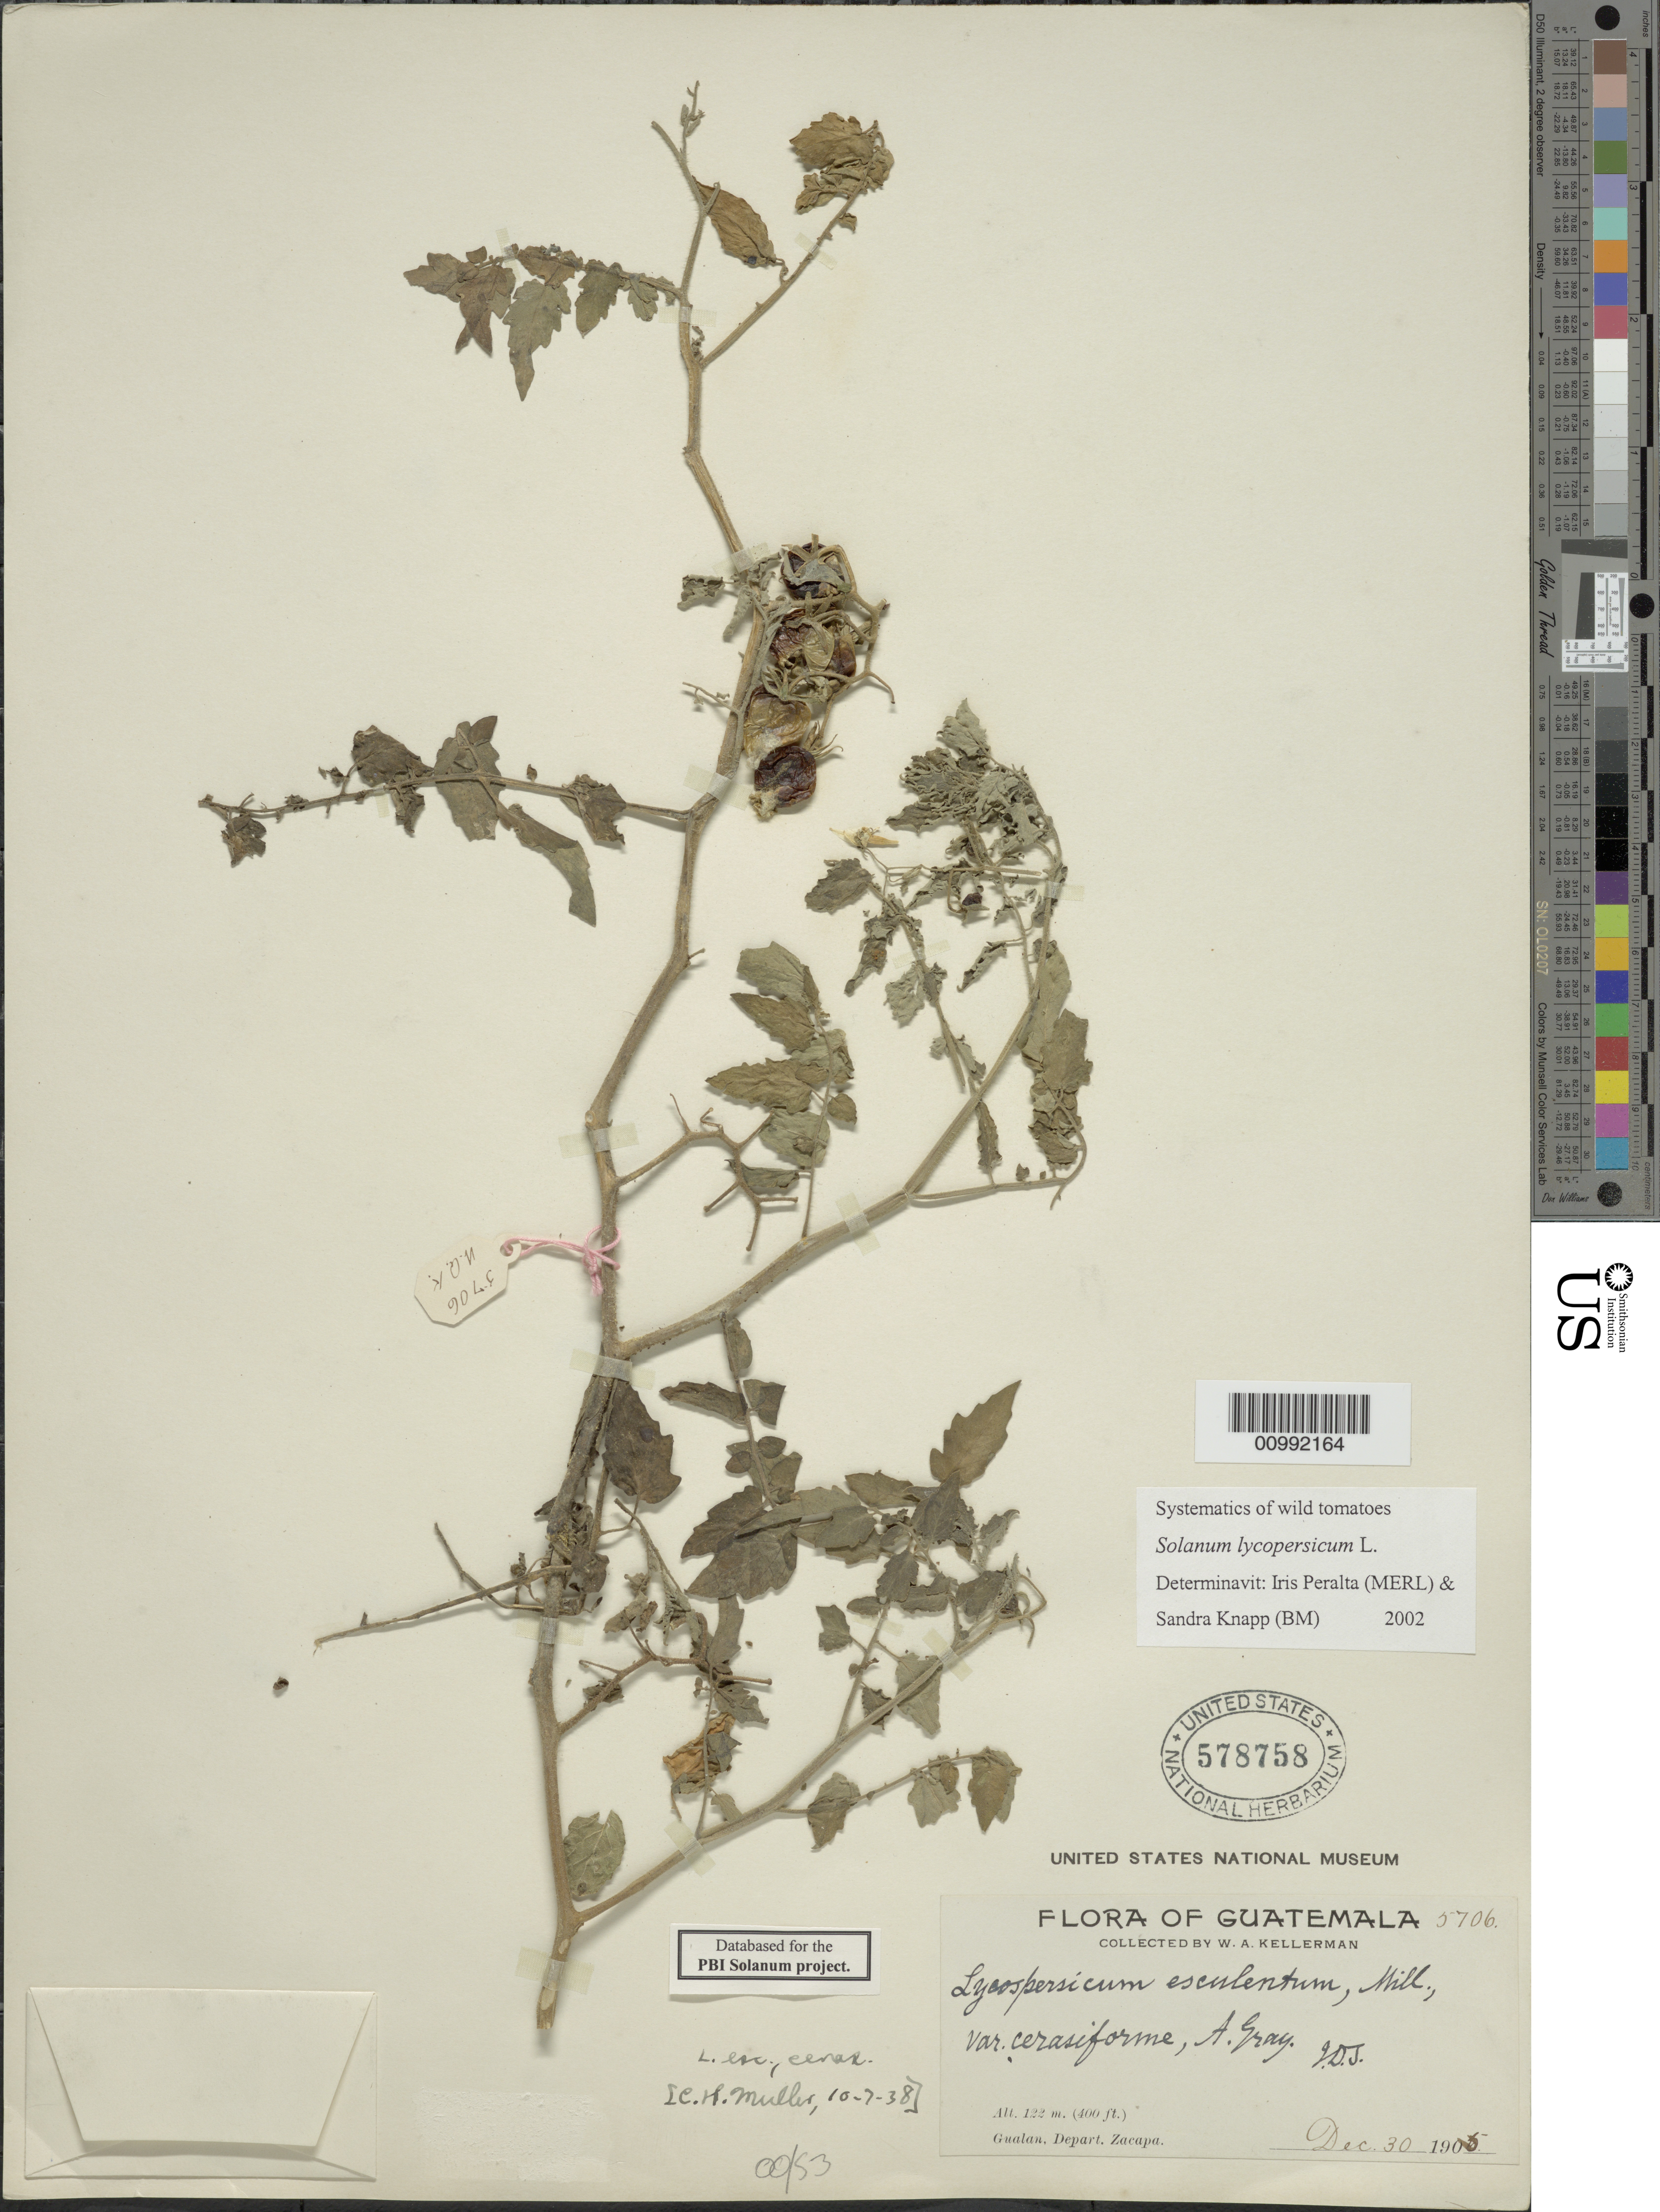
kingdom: Plantae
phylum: Tracheophyta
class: Magnoliopsida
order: Solanales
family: Solanaceae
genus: Solanum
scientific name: Solanum lycopersicum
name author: L.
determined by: Peralta, Iris E.; Knapp, S. D.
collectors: W. A. Kellerman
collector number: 5706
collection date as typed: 30 Dec 1905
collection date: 1905-12-30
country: Guatemala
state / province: Zacapa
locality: Gualan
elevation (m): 122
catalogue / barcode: US 578758